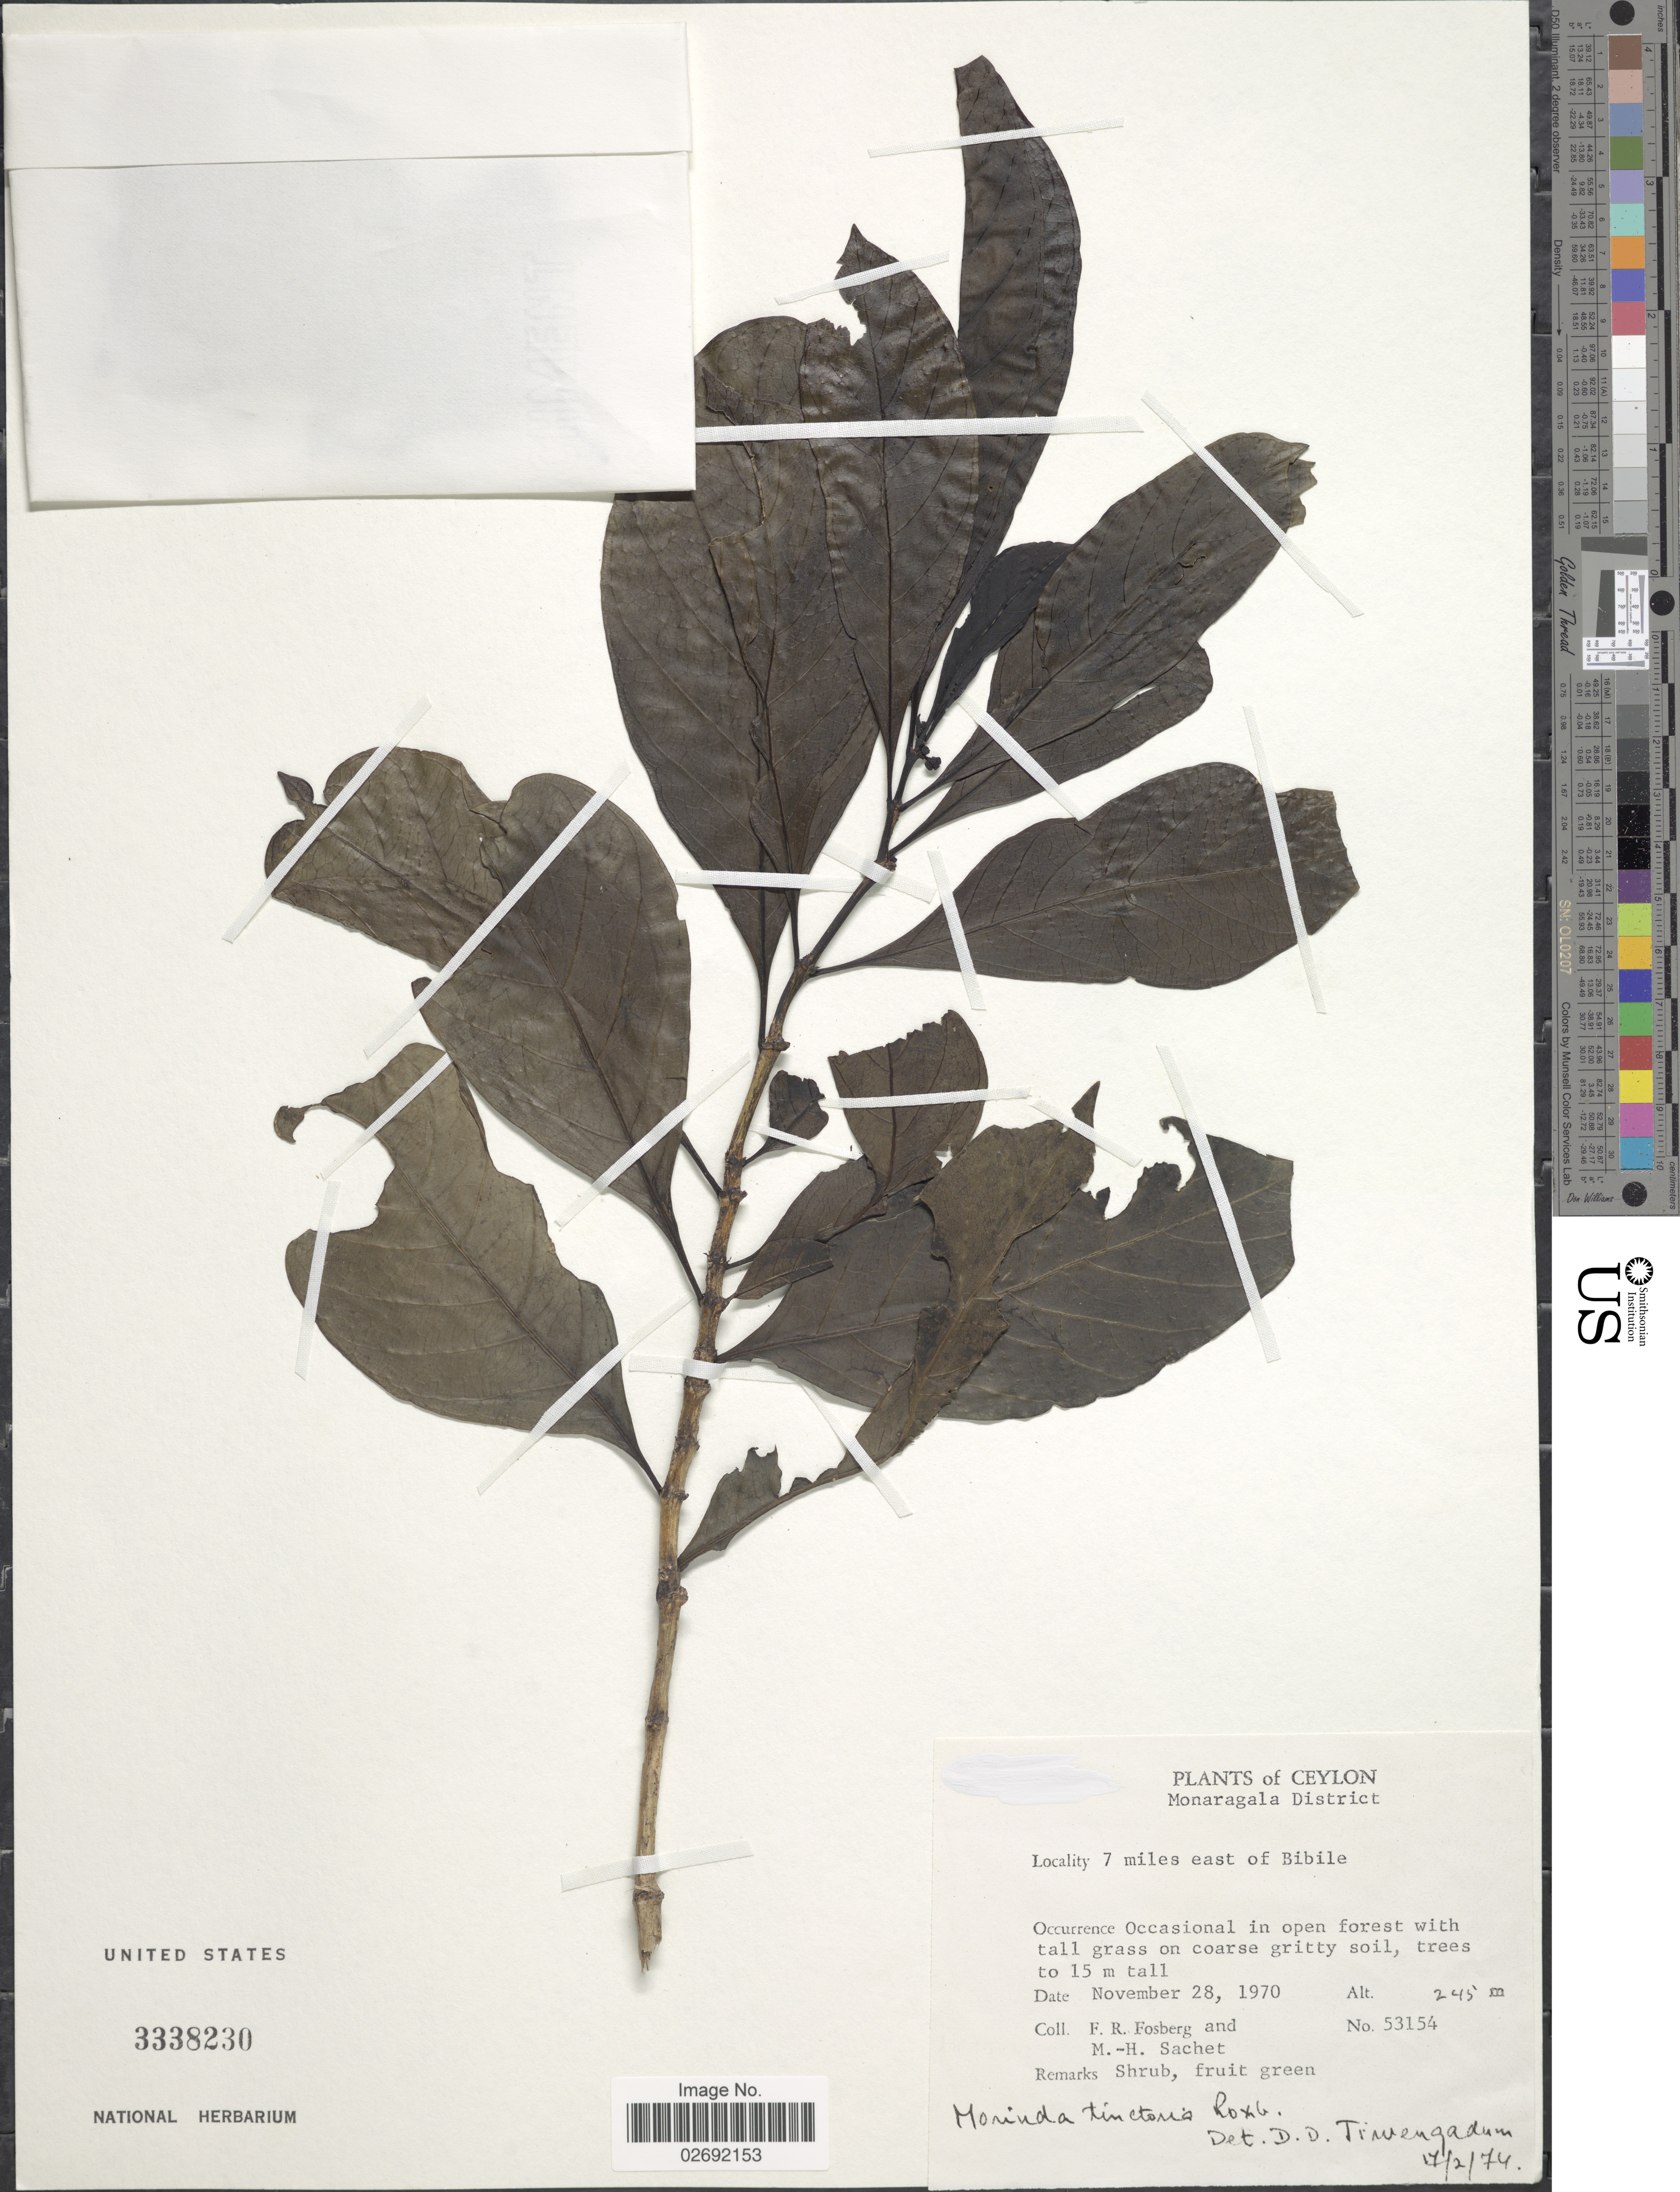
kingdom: Plantae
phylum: Tracheophyta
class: Magnoliopsida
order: Gentianales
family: Rubiaceae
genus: Morinda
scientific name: Morinda coreia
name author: Buch.-Ham.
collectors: F. R. Fosberg & M.-H. Sachet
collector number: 53154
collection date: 1970-11-28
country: Sri Lanka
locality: Ceylon, Monaragala District, 7 miles east of Bibile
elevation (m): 245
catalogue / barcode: US 3338230